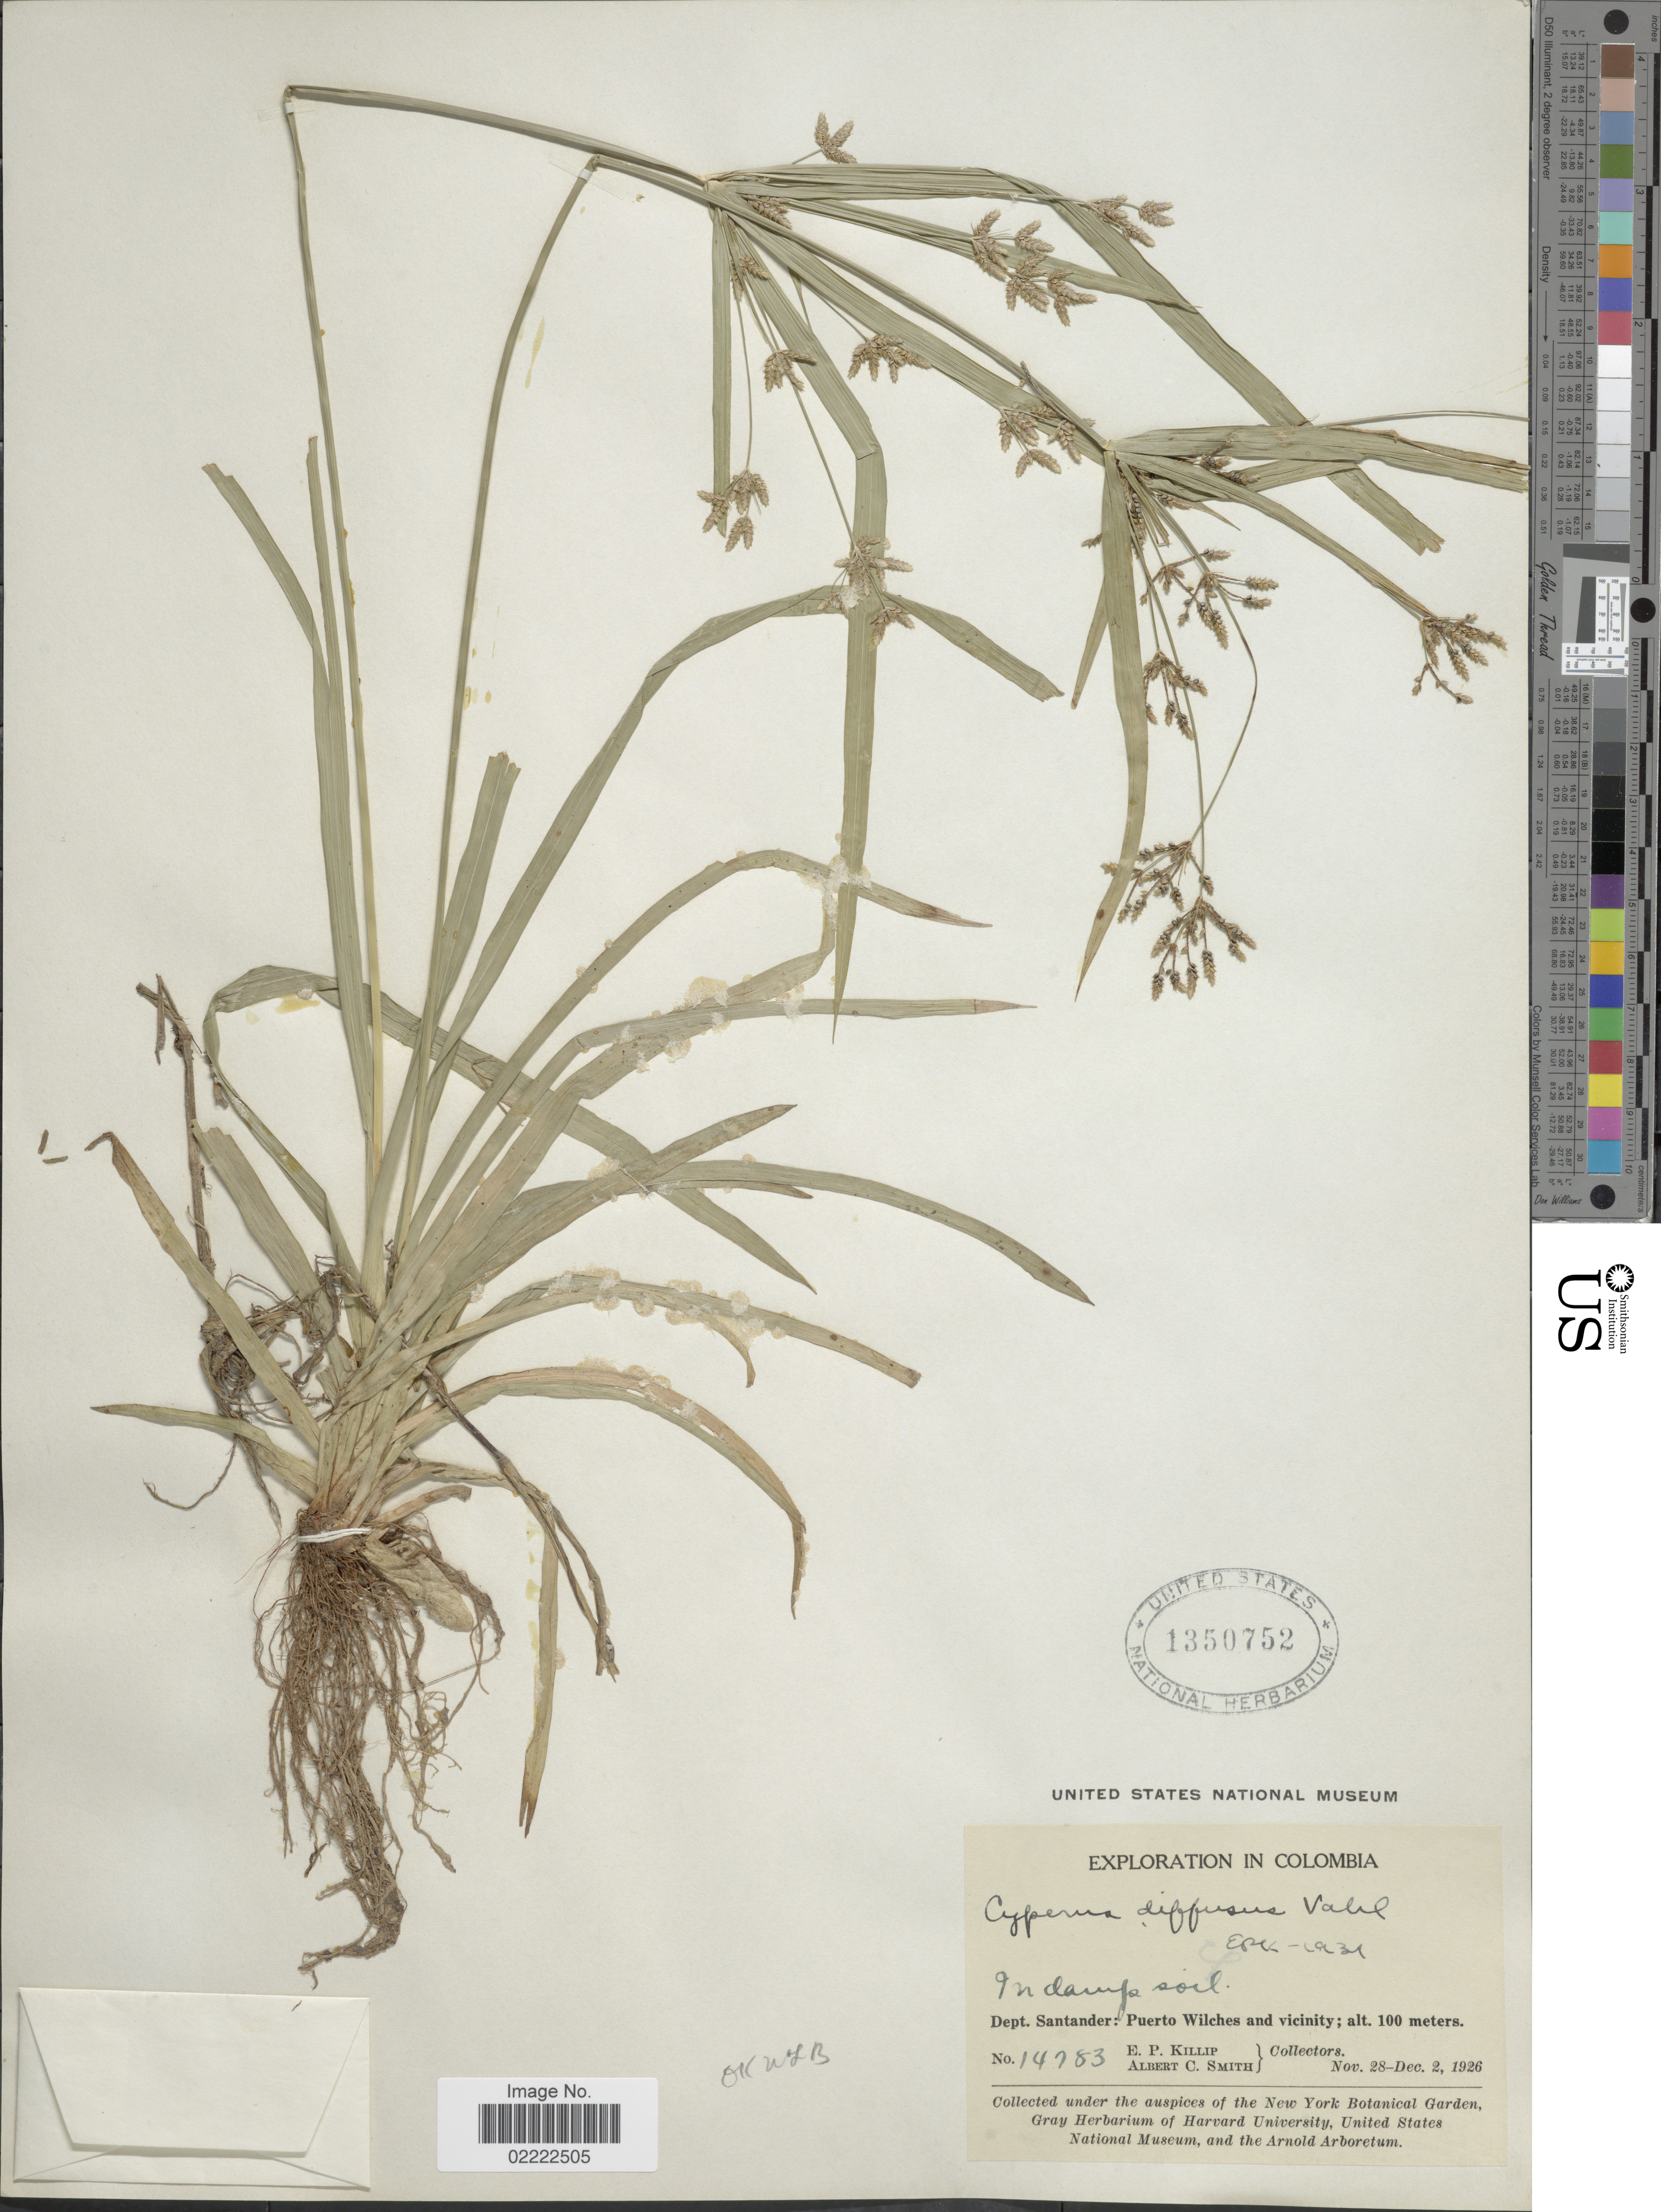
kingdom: Plantae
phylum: Tracheophyta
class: Liliopsida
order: Poales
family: Cyperaceae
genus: Cyperus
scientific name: Cyperus laxus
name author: Lam.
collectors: E. P. Killip & A. C. Smith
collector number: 14783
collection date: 1926-11-28/1926-12-02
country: Colombia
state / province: Santander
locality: Puerto Wilches and vicinity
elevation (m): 100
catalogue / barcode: US 1350752